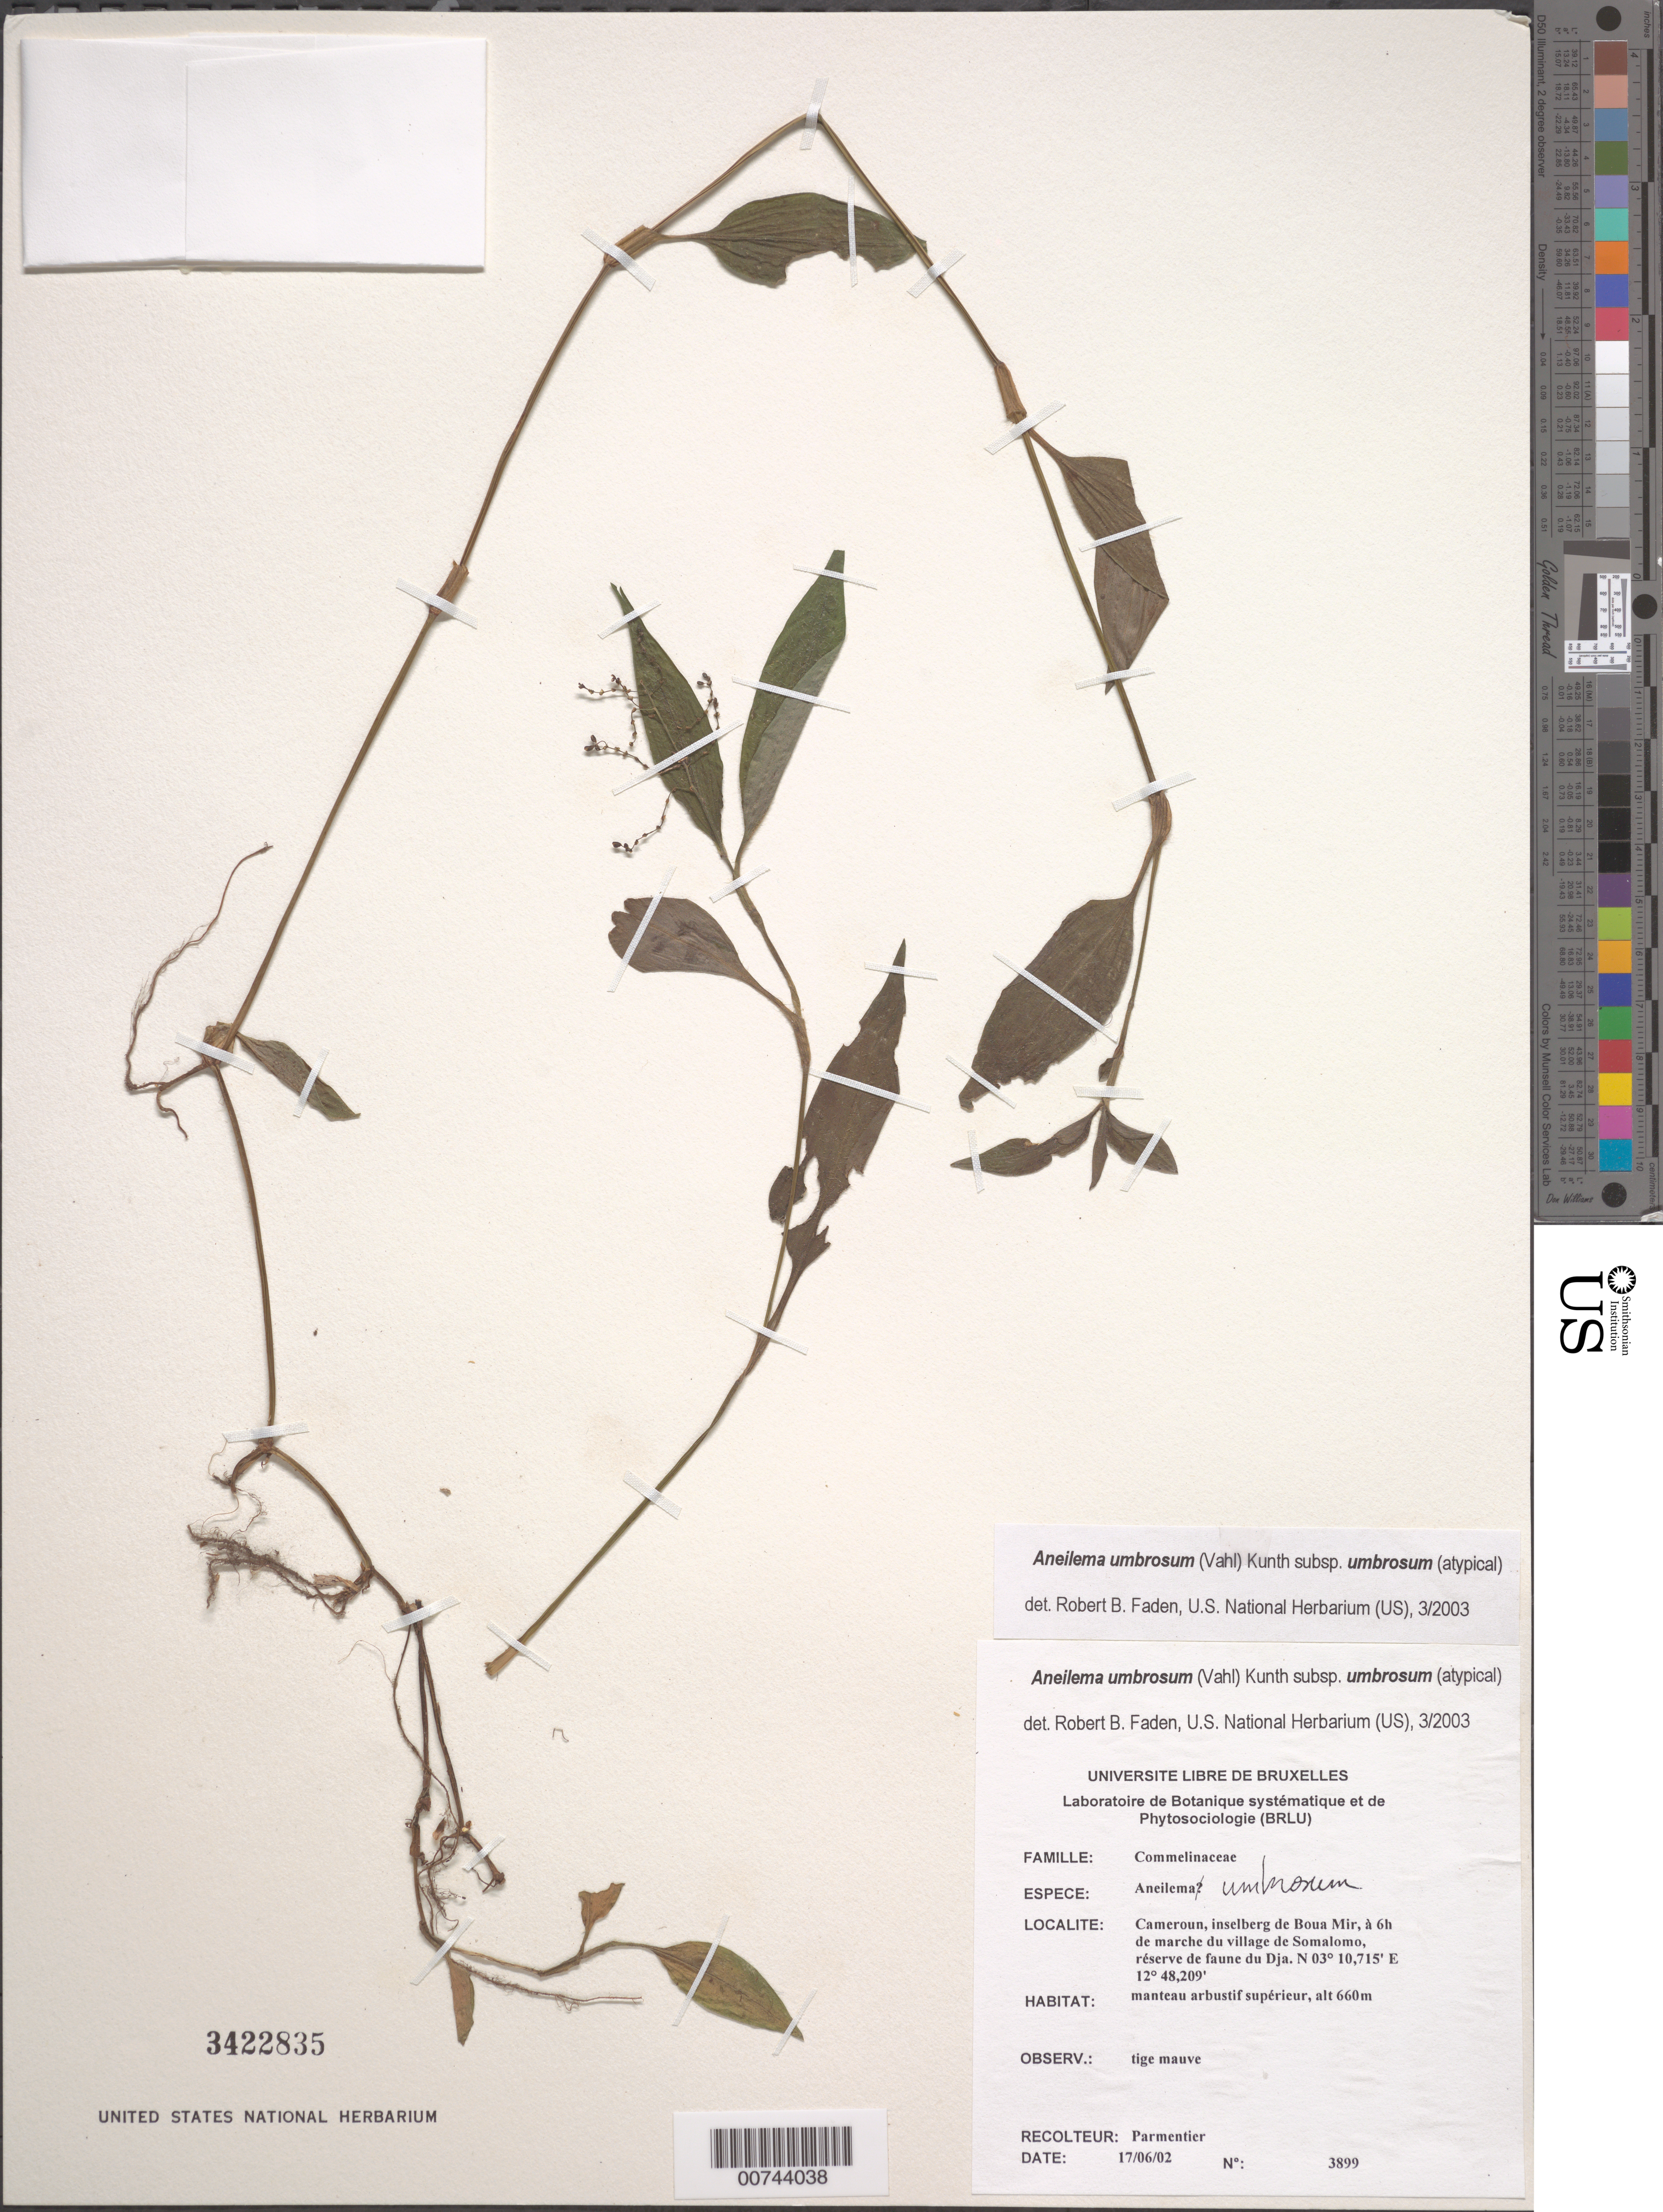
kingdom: Plantae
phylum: Tracheophyta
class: Liliopsida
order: Commelinales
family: Commelinaceae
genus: Aneilema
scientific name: Aneilema umbrosum subsp. umbrosum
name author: (Vahl) Kunth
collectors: P. Parmentier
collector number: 3899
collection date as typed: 17 Jun 2002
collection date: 2002-06-17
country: Cameroon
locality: Inselberg de Boua Mir, Somalomo Village, Reserve de Faune du Dja.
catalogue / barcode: US 3422835